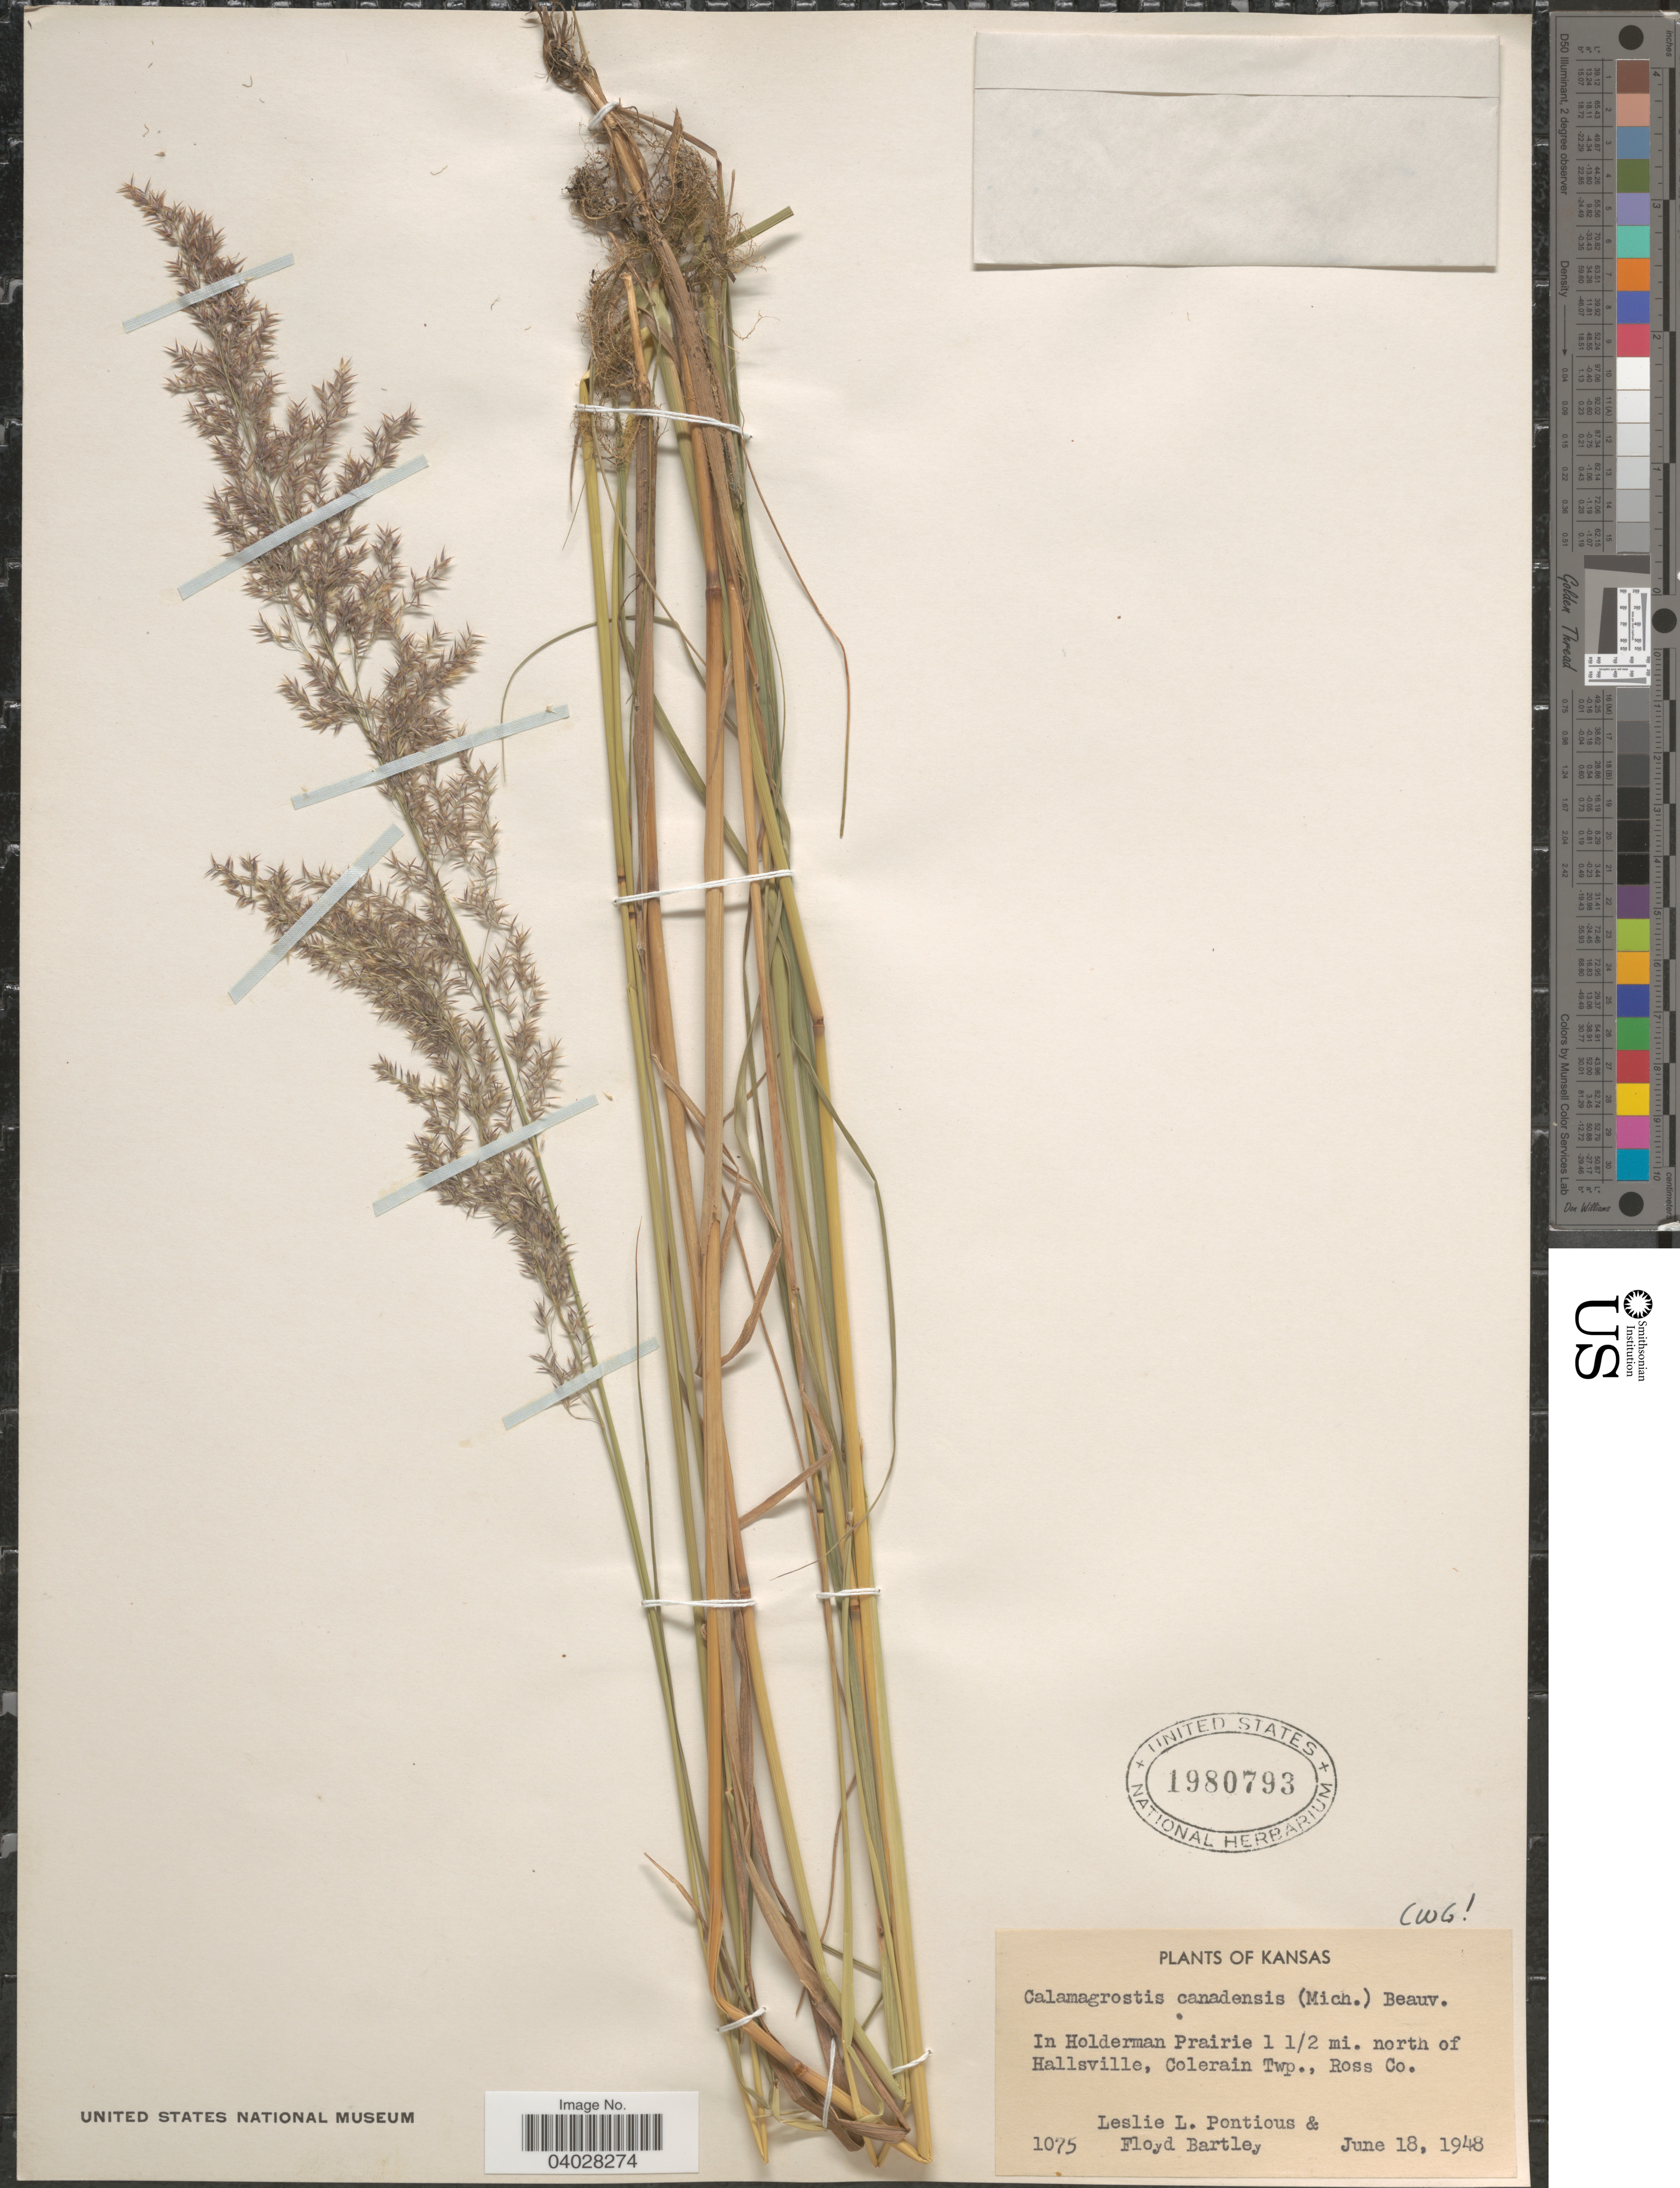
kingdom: Plantae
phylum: Tracheophyta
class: Liliopsida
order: Poales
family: Poaceae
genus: Calamagrostis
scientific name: Calamagrostis canadensis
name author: (Michx.) P. Beauv.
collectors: L. L. Pontious & F. Bartley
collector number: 1075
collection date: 1948-06-18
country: United States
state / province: Kansas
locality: In Holderman Prairie 1 ½ mi. north of Hallsville, Colerain Twp., Ross Co.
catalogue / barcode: US 1980793